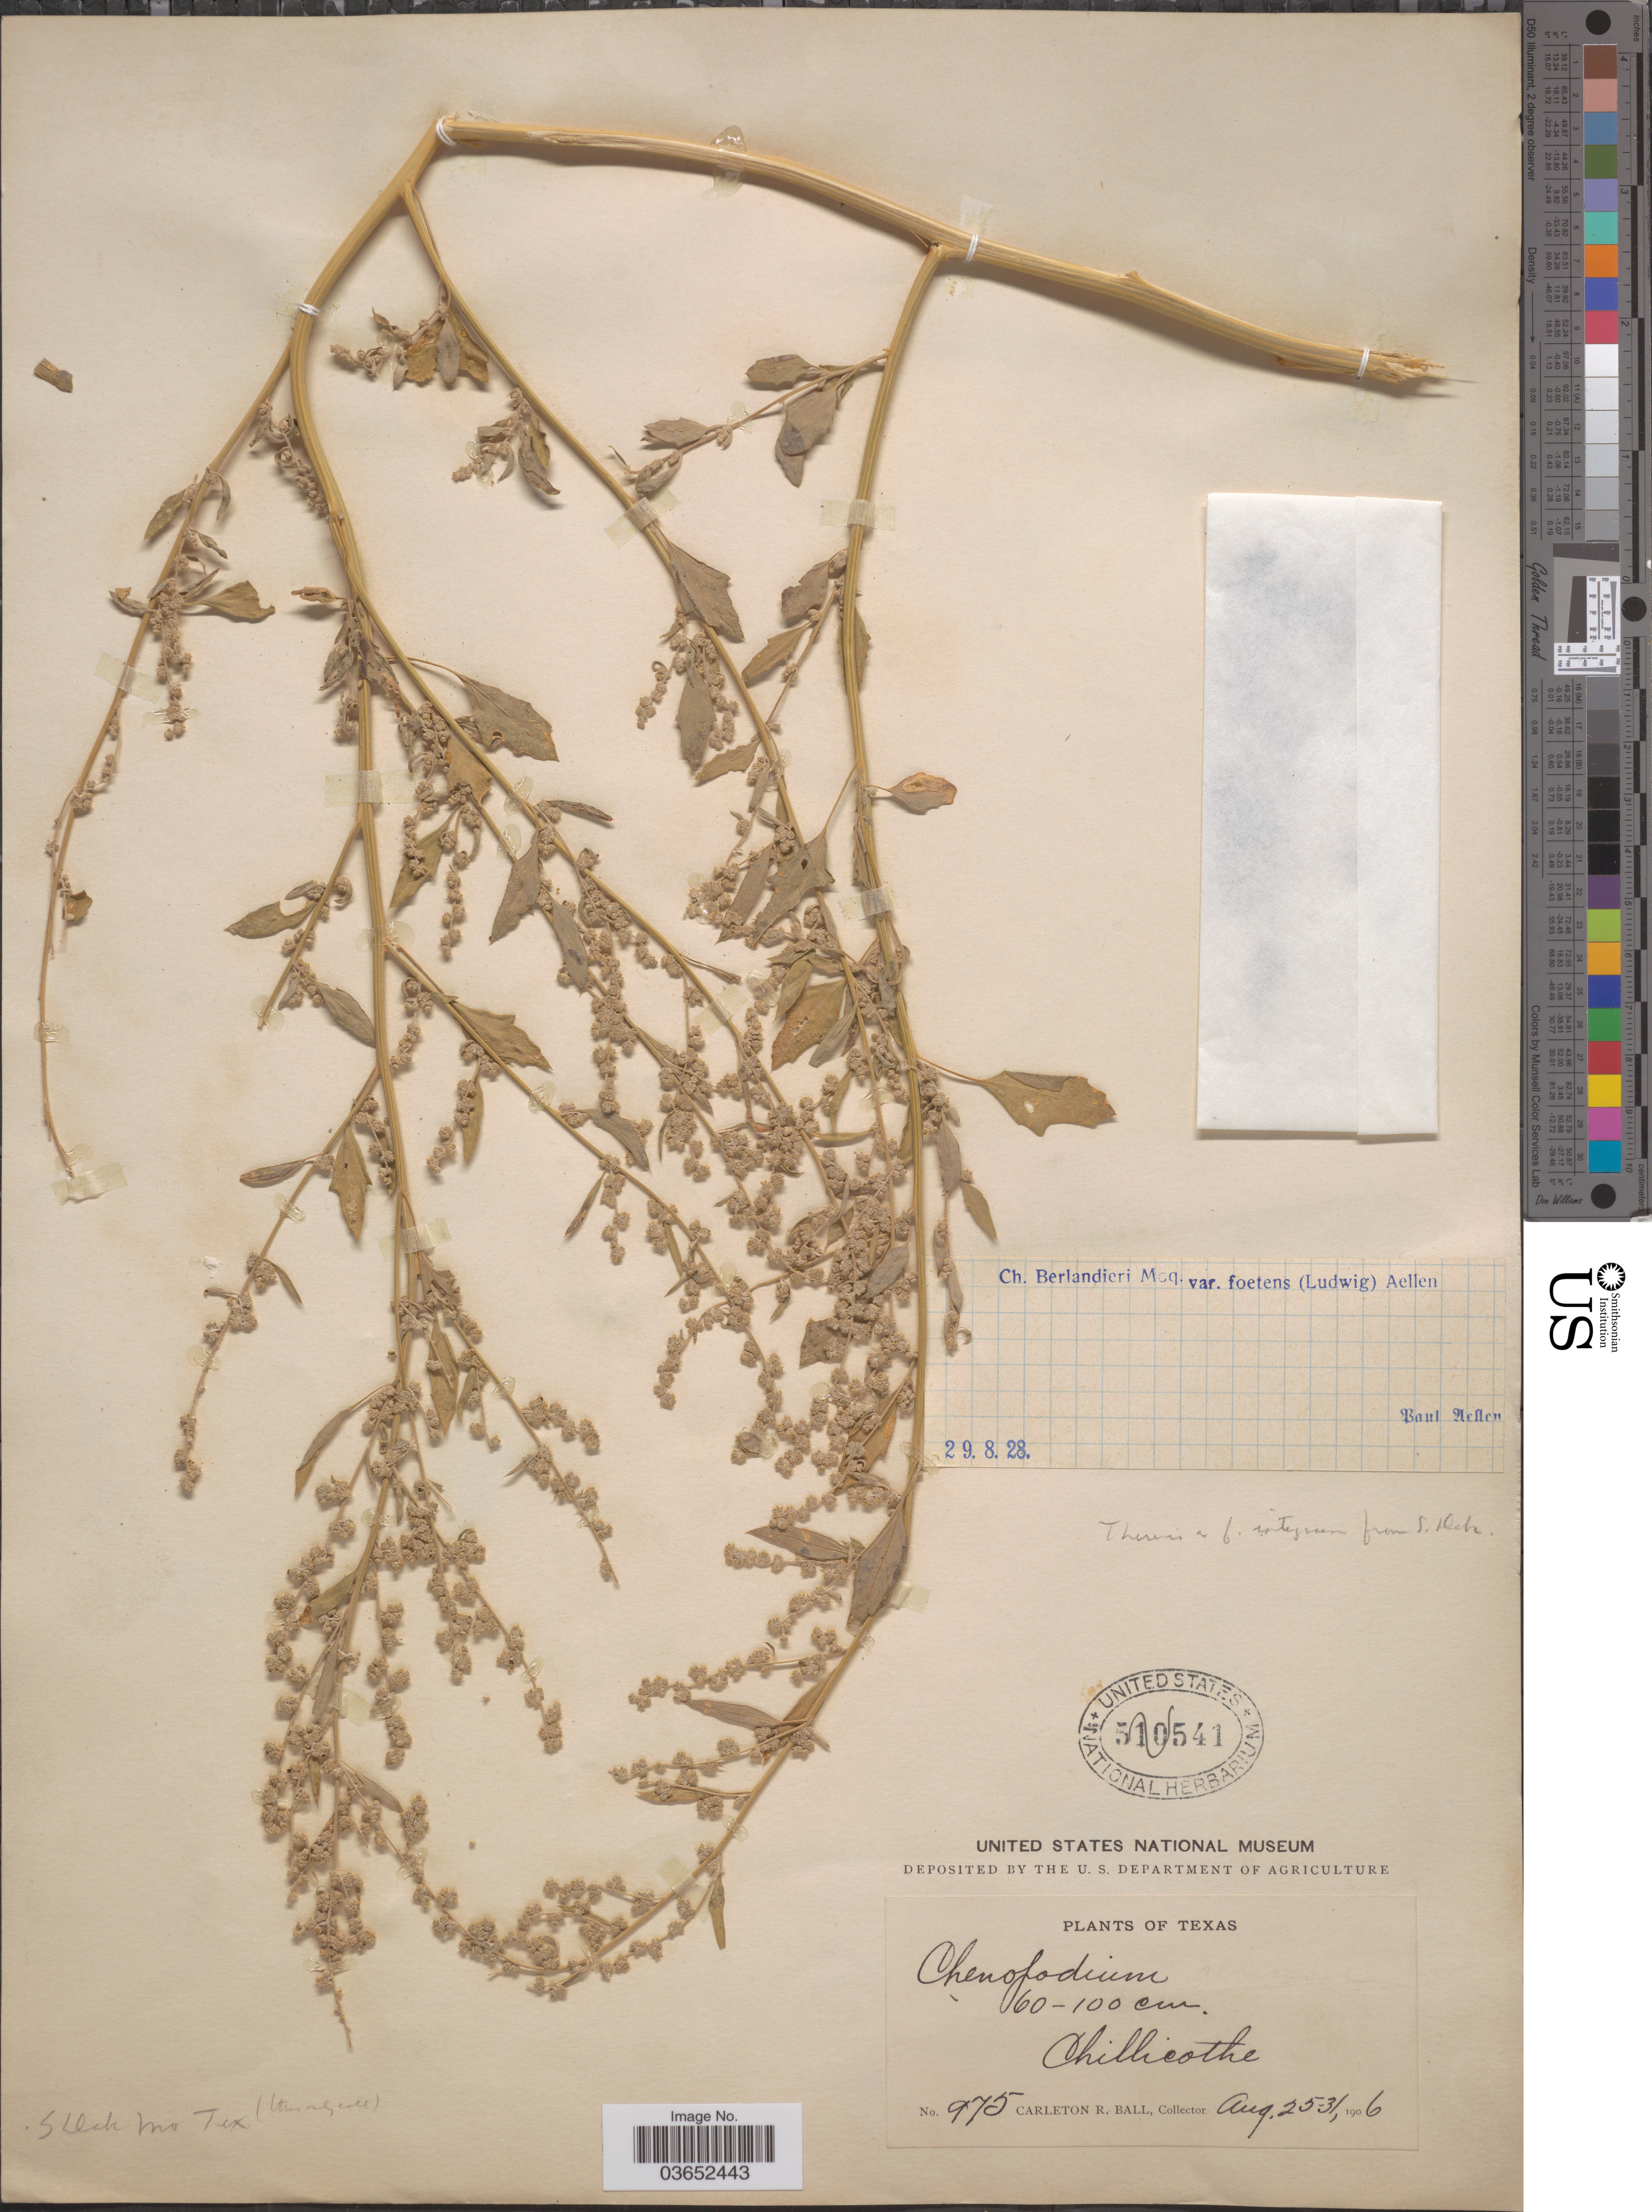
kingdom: Plantae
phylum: Tracheophyta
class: Magnoliopsida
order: Caryophyllales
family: Amaranthaceae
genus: Chenopodium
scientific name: Chenopodium berlandieri var. foetens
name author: Aellen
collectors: C. R. Ball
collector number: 975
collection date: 1906-08-25/1906-08-31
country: United States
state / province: Texas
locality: Chillicothe.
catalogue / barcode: US 501541